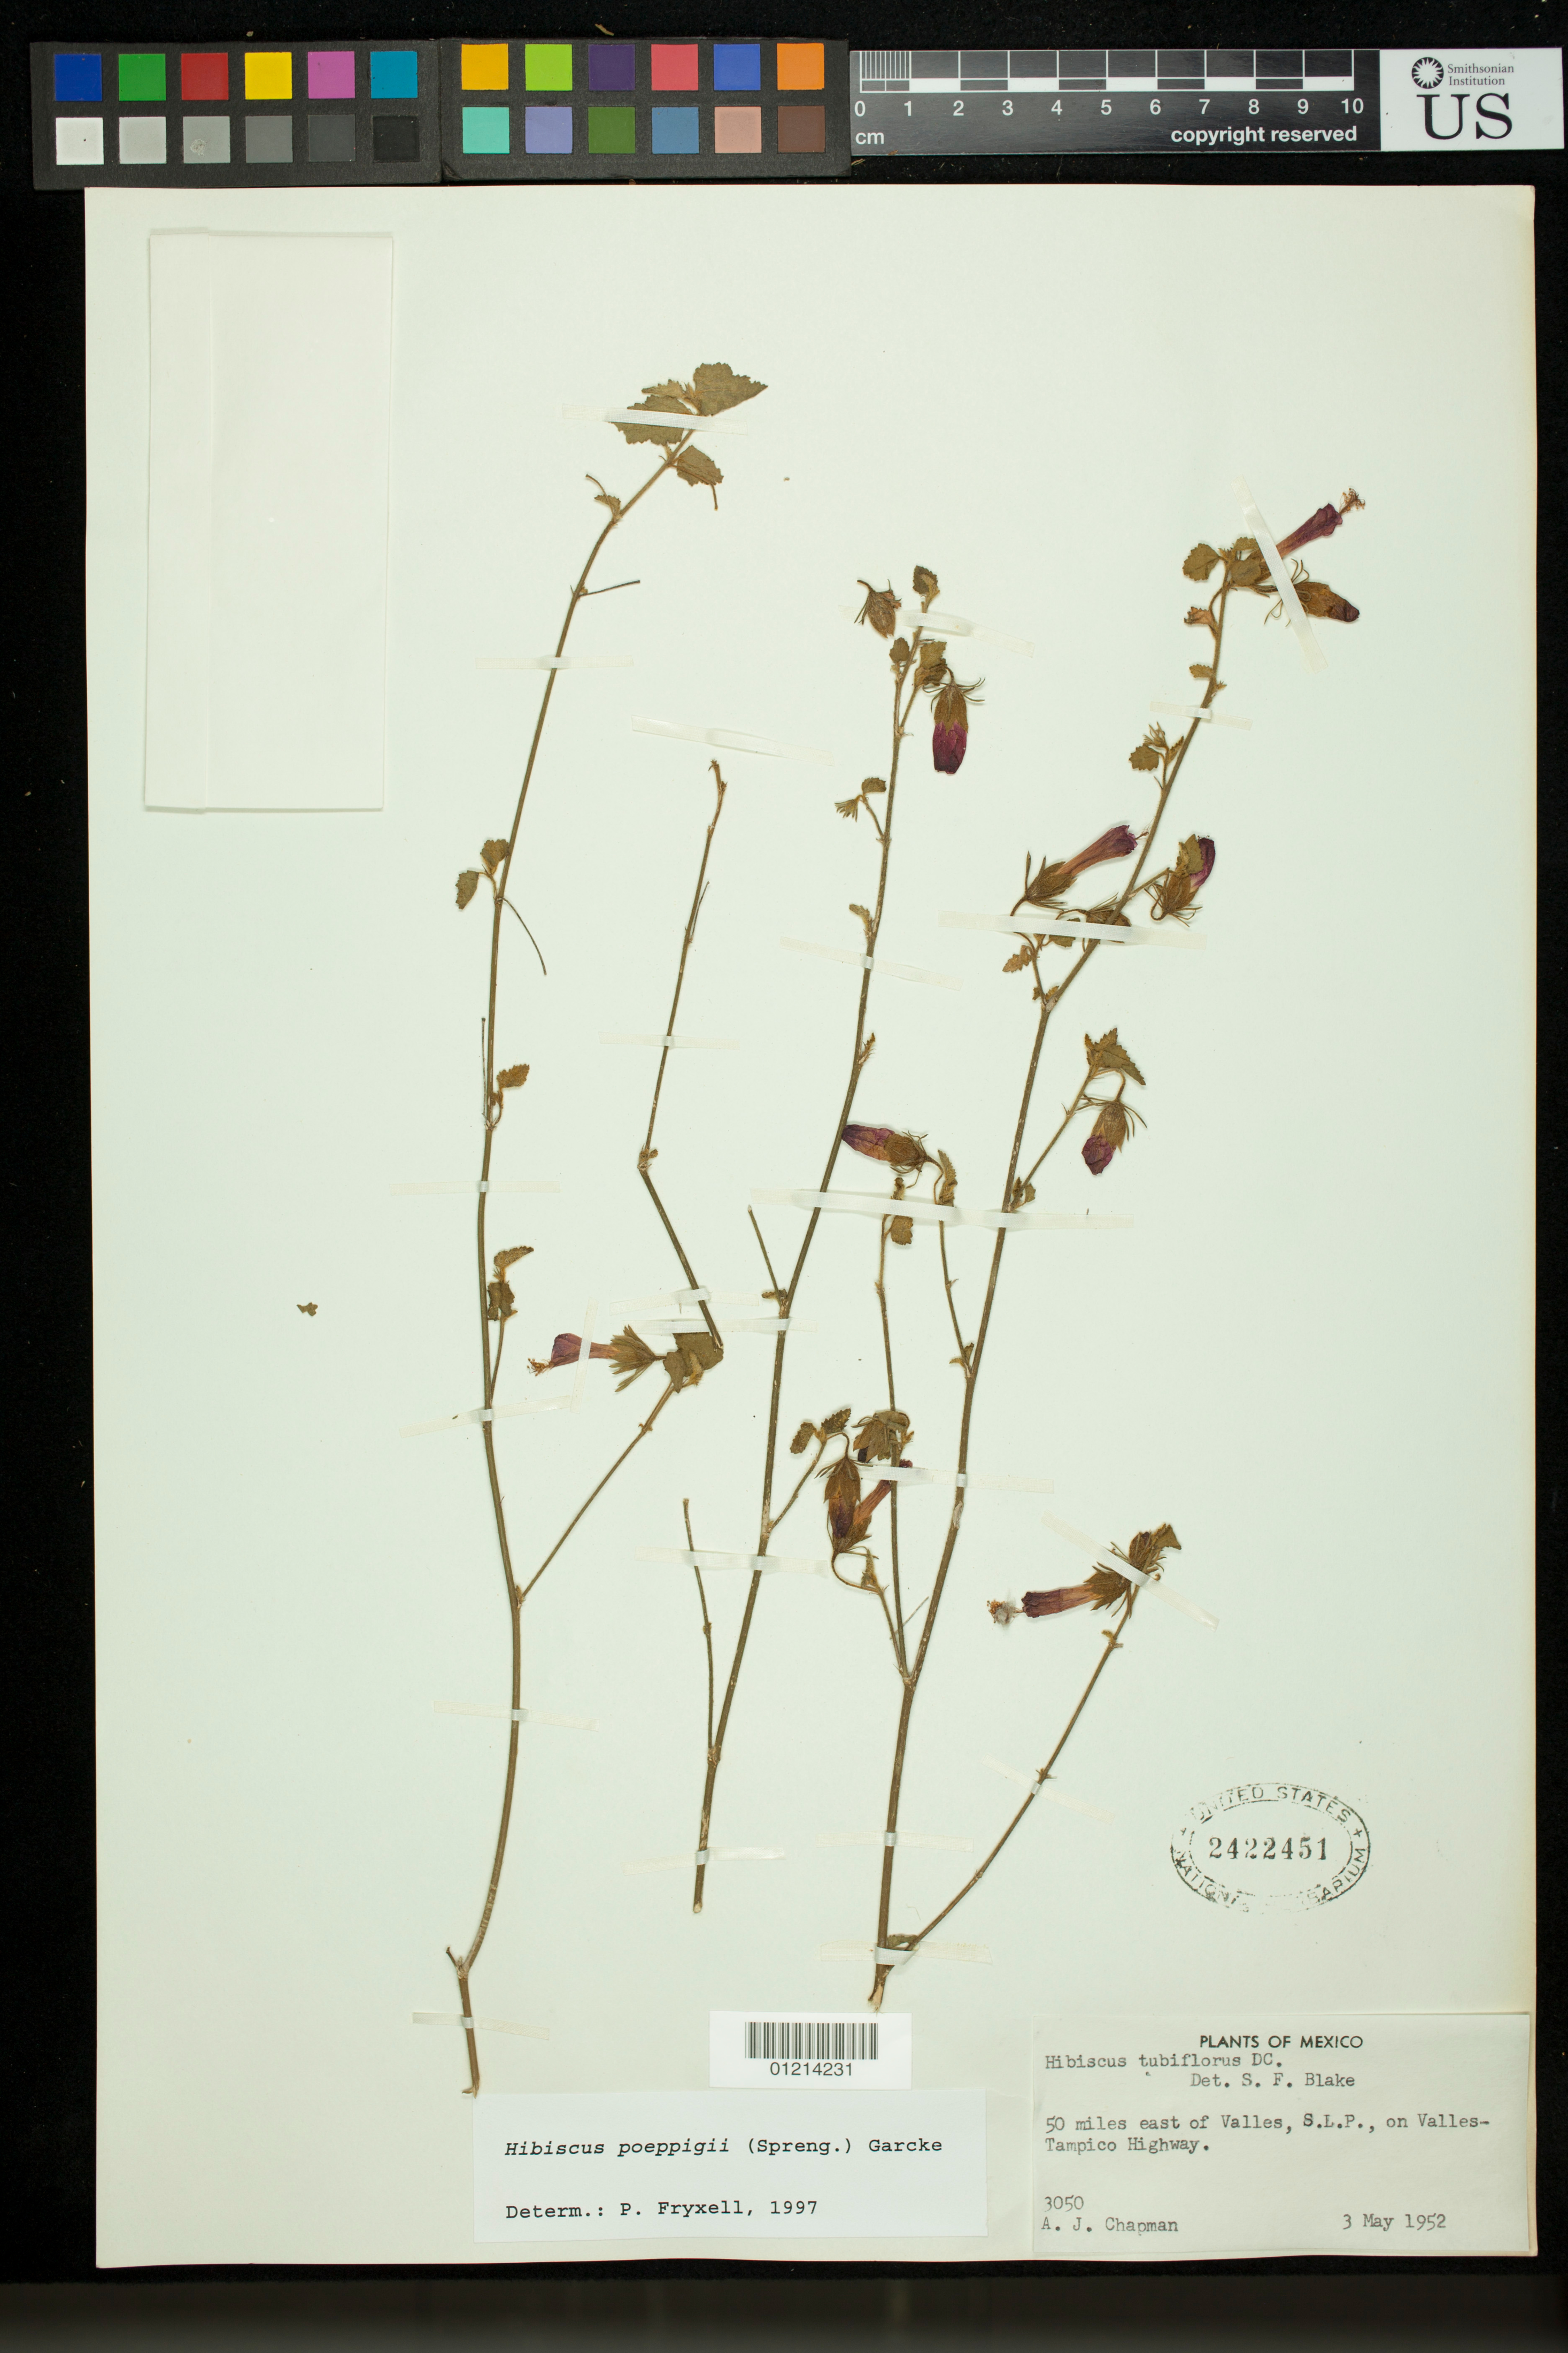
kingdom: Plantae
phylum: Tracheophyta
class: Magnoliopsida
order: Malvales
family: Malvaceae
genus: Hibiscus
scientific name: Hibiscus poeppigii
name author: (Spreng.) Garcke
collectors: A. J. Chapman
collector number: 3050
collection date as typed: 5/3/1952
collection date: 1952-05-03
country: Mexico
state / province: San Luis Potosí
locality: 50 miles East of Valles, S.L.P. on Valles - Tampico Highway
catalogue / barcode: US 2422451